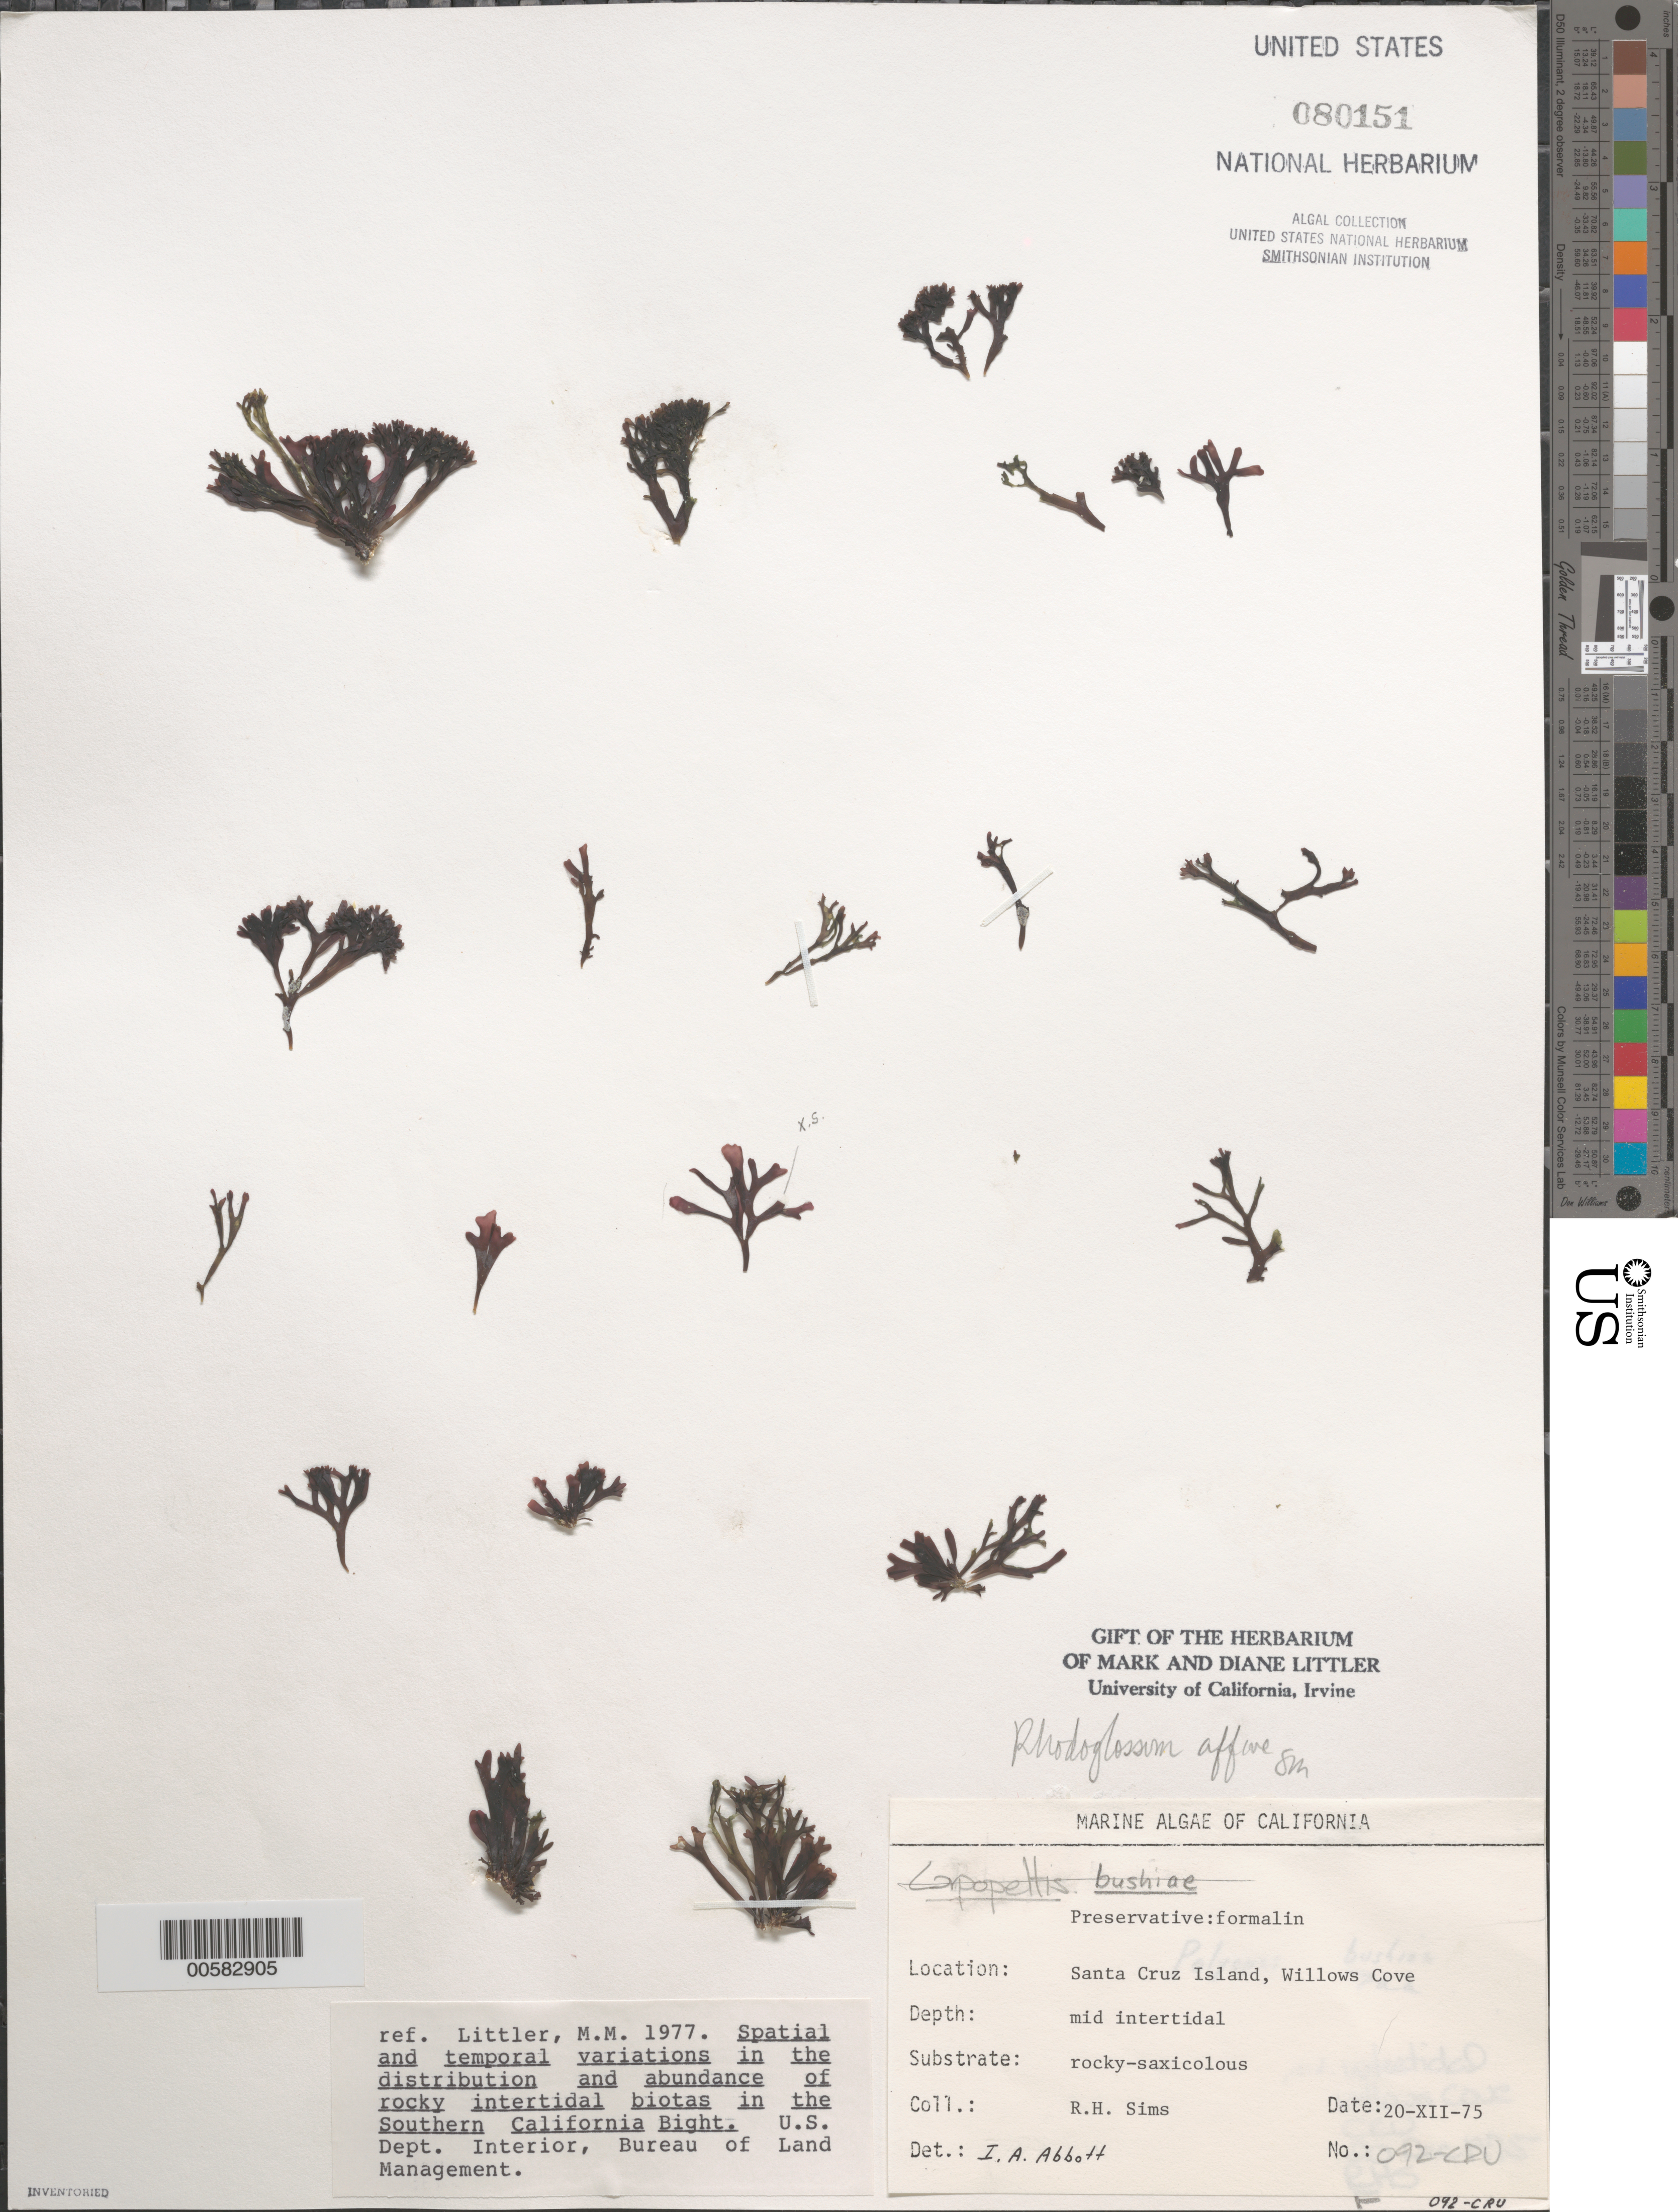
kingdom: Plantae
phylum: Rhodophyta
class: Florideophyceae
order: Gigartinales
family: Gigartinaceae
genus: Mazzaella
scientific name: Mazzaella affinis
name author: (Harvey) Fredericq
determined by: Algae name updating Project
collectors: R. H. Sims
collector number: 092-CRU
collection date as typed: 20 Dec 1975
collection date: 1975-12-20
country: United States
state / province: California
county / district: Santa Barbara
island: Santa Cruz Island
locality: Willows Anchorage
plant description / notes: BLM-SOCALBIGHT Rocky Intertidal Survey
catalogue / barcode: US 80151